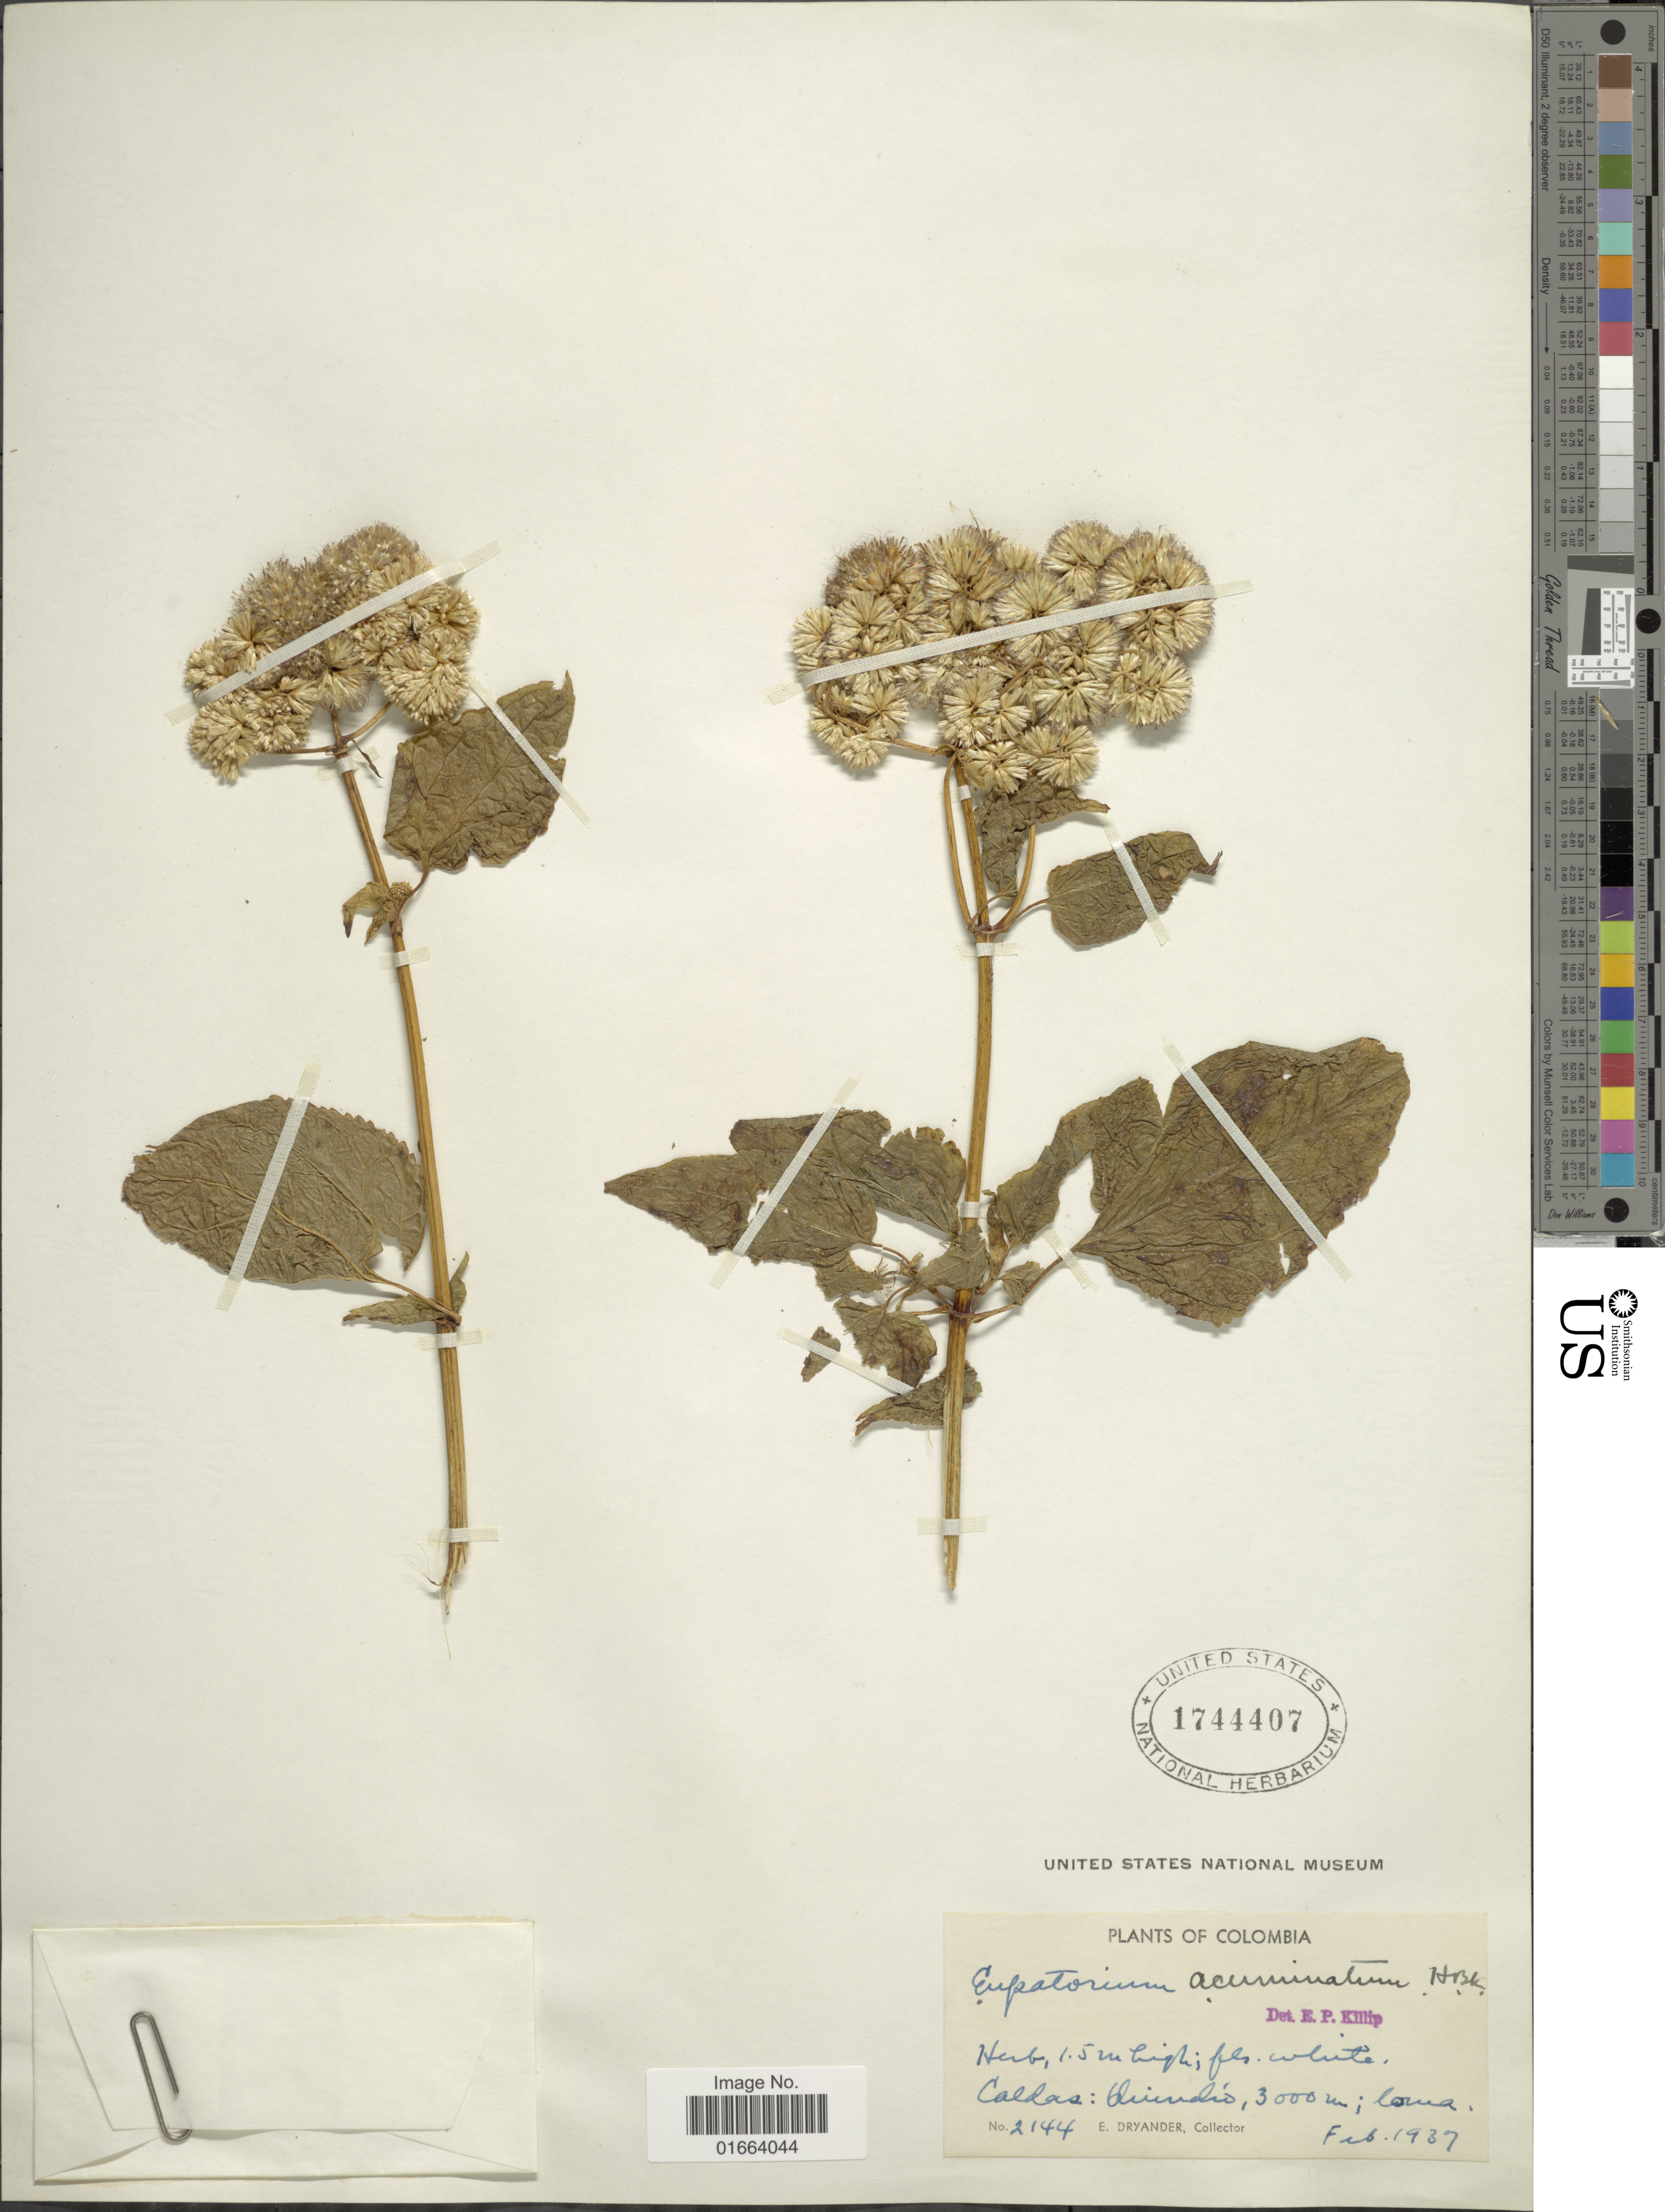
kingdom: Plantae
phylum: Tracheophyta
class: Magnoliopsida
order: Asterales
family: Asteraceae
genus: Critoniella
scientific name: Critoniella acuminata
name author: (Kunth) R.M. King & H. Rob.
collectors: E. Dryander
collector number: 2144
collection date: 1937-02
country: Colombia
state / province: Caldas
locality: Chuindió, loma [interpreted]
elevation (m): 3000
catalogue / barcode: US 1744407